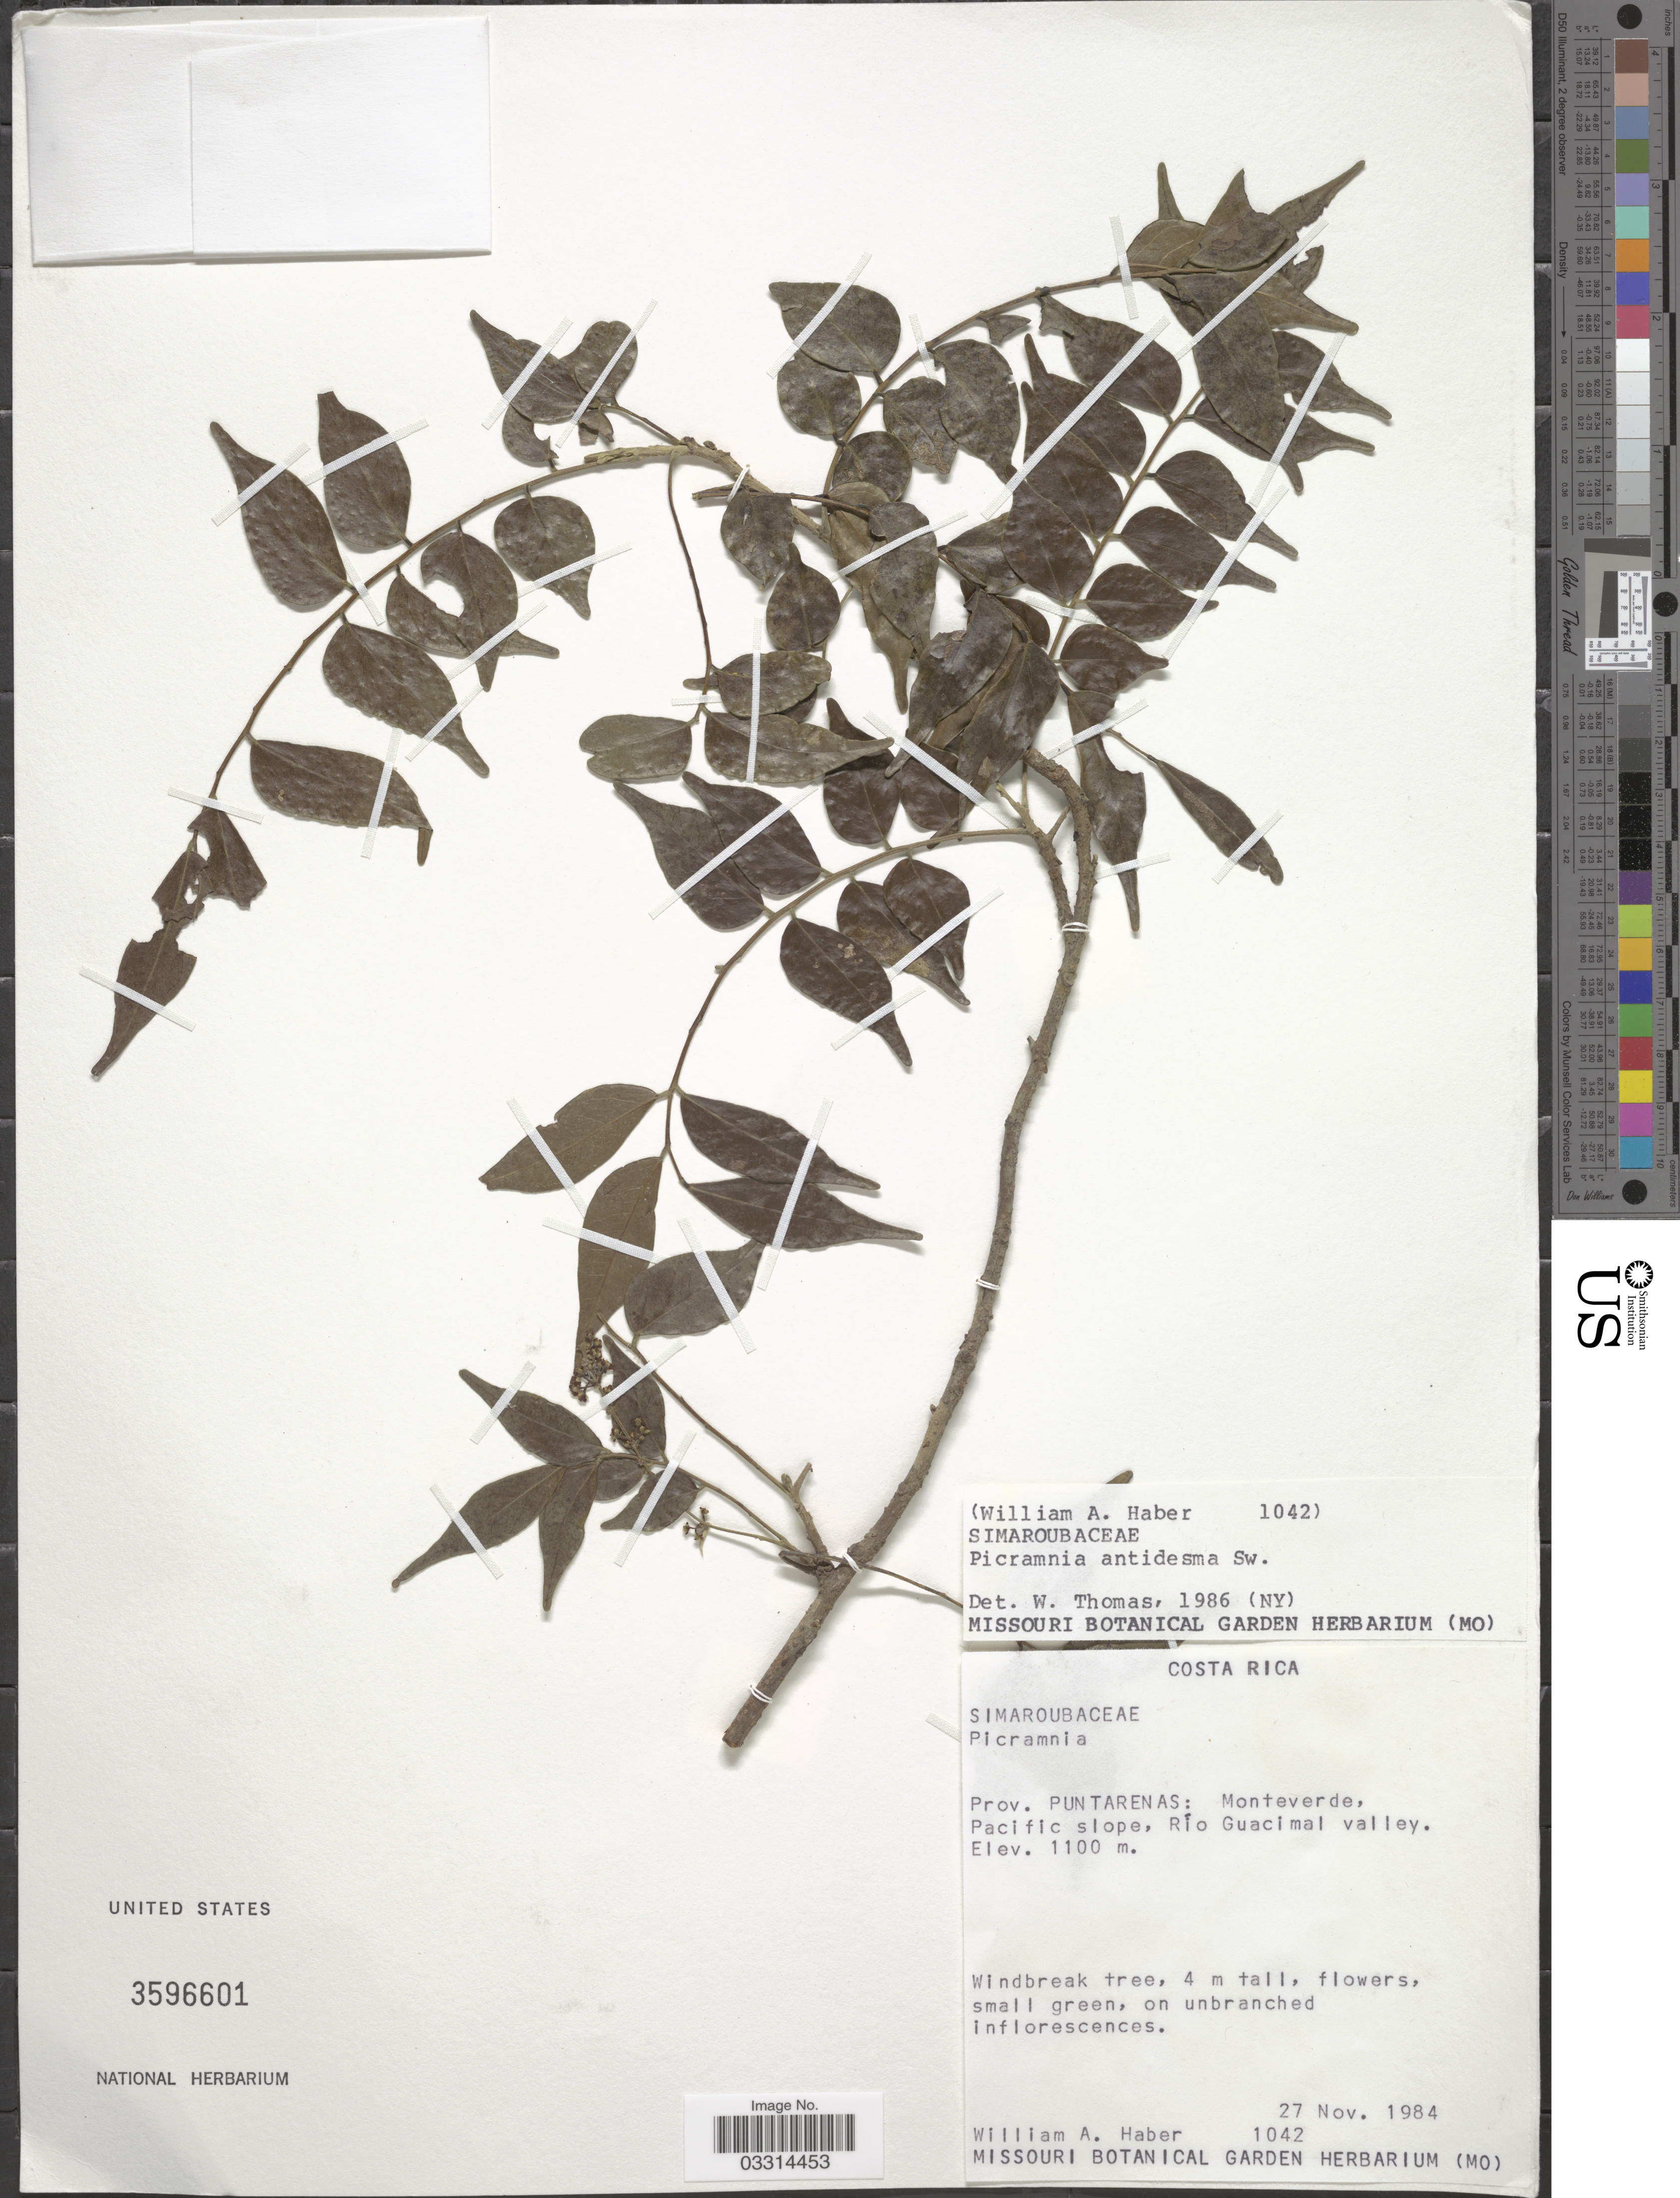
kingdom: Plantae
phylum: Tracheophyta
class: Magnoliopsida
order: Picramniales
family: Picramniaceae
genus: Picramnia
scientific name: Picramnia antidesma subsp. antidesma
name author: Sw.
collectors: W. A. Haber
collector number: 1042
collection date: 1984-11-27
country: Costa Rica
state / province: Puntarenas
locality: Monteverde, Pacific slope, Río Guacimal valley.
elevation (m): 1100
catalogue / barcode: US 3596601